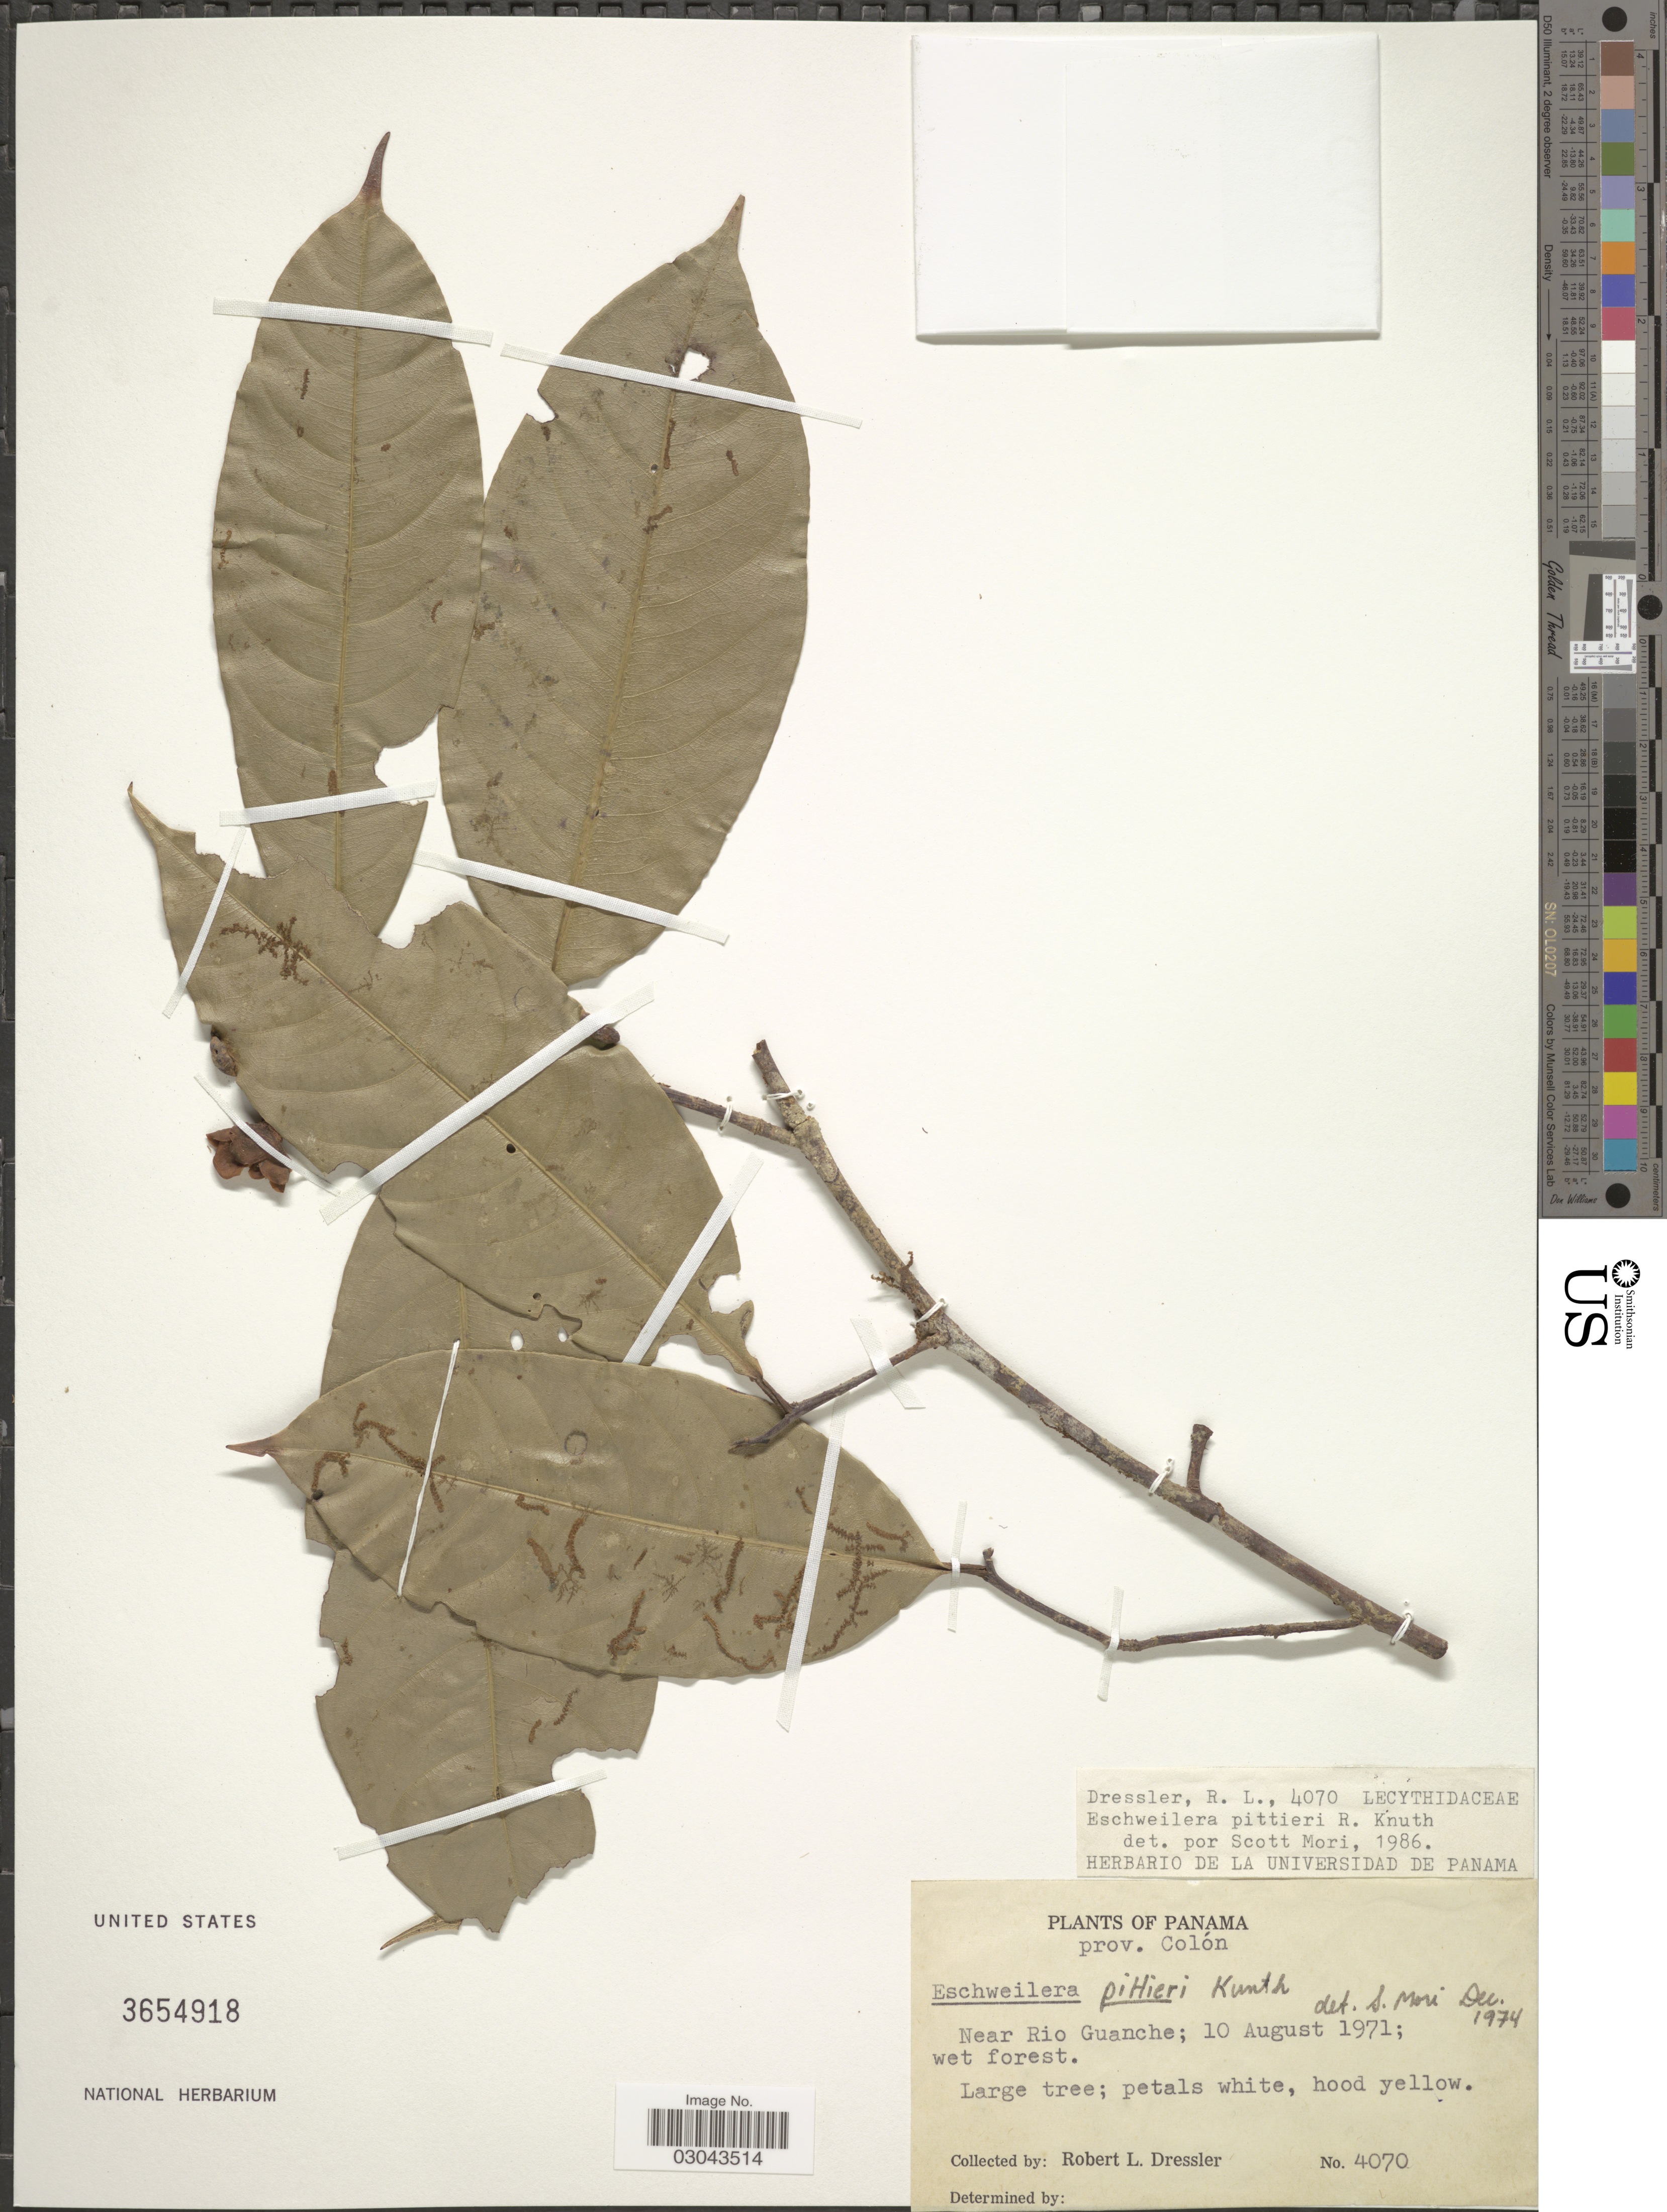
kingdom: Plantae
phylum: Tracheophyta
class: Magnoliopsida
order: Ericales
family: Lecythidaceae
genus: Eschweilera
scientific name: Eschweilera pittieri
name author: R. Knuth in Engl.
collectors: R. Dressler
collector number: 4070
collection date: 1971-08-10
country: Panama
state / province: Colón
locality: Near Rio Guanche.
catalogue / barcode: US 2654918